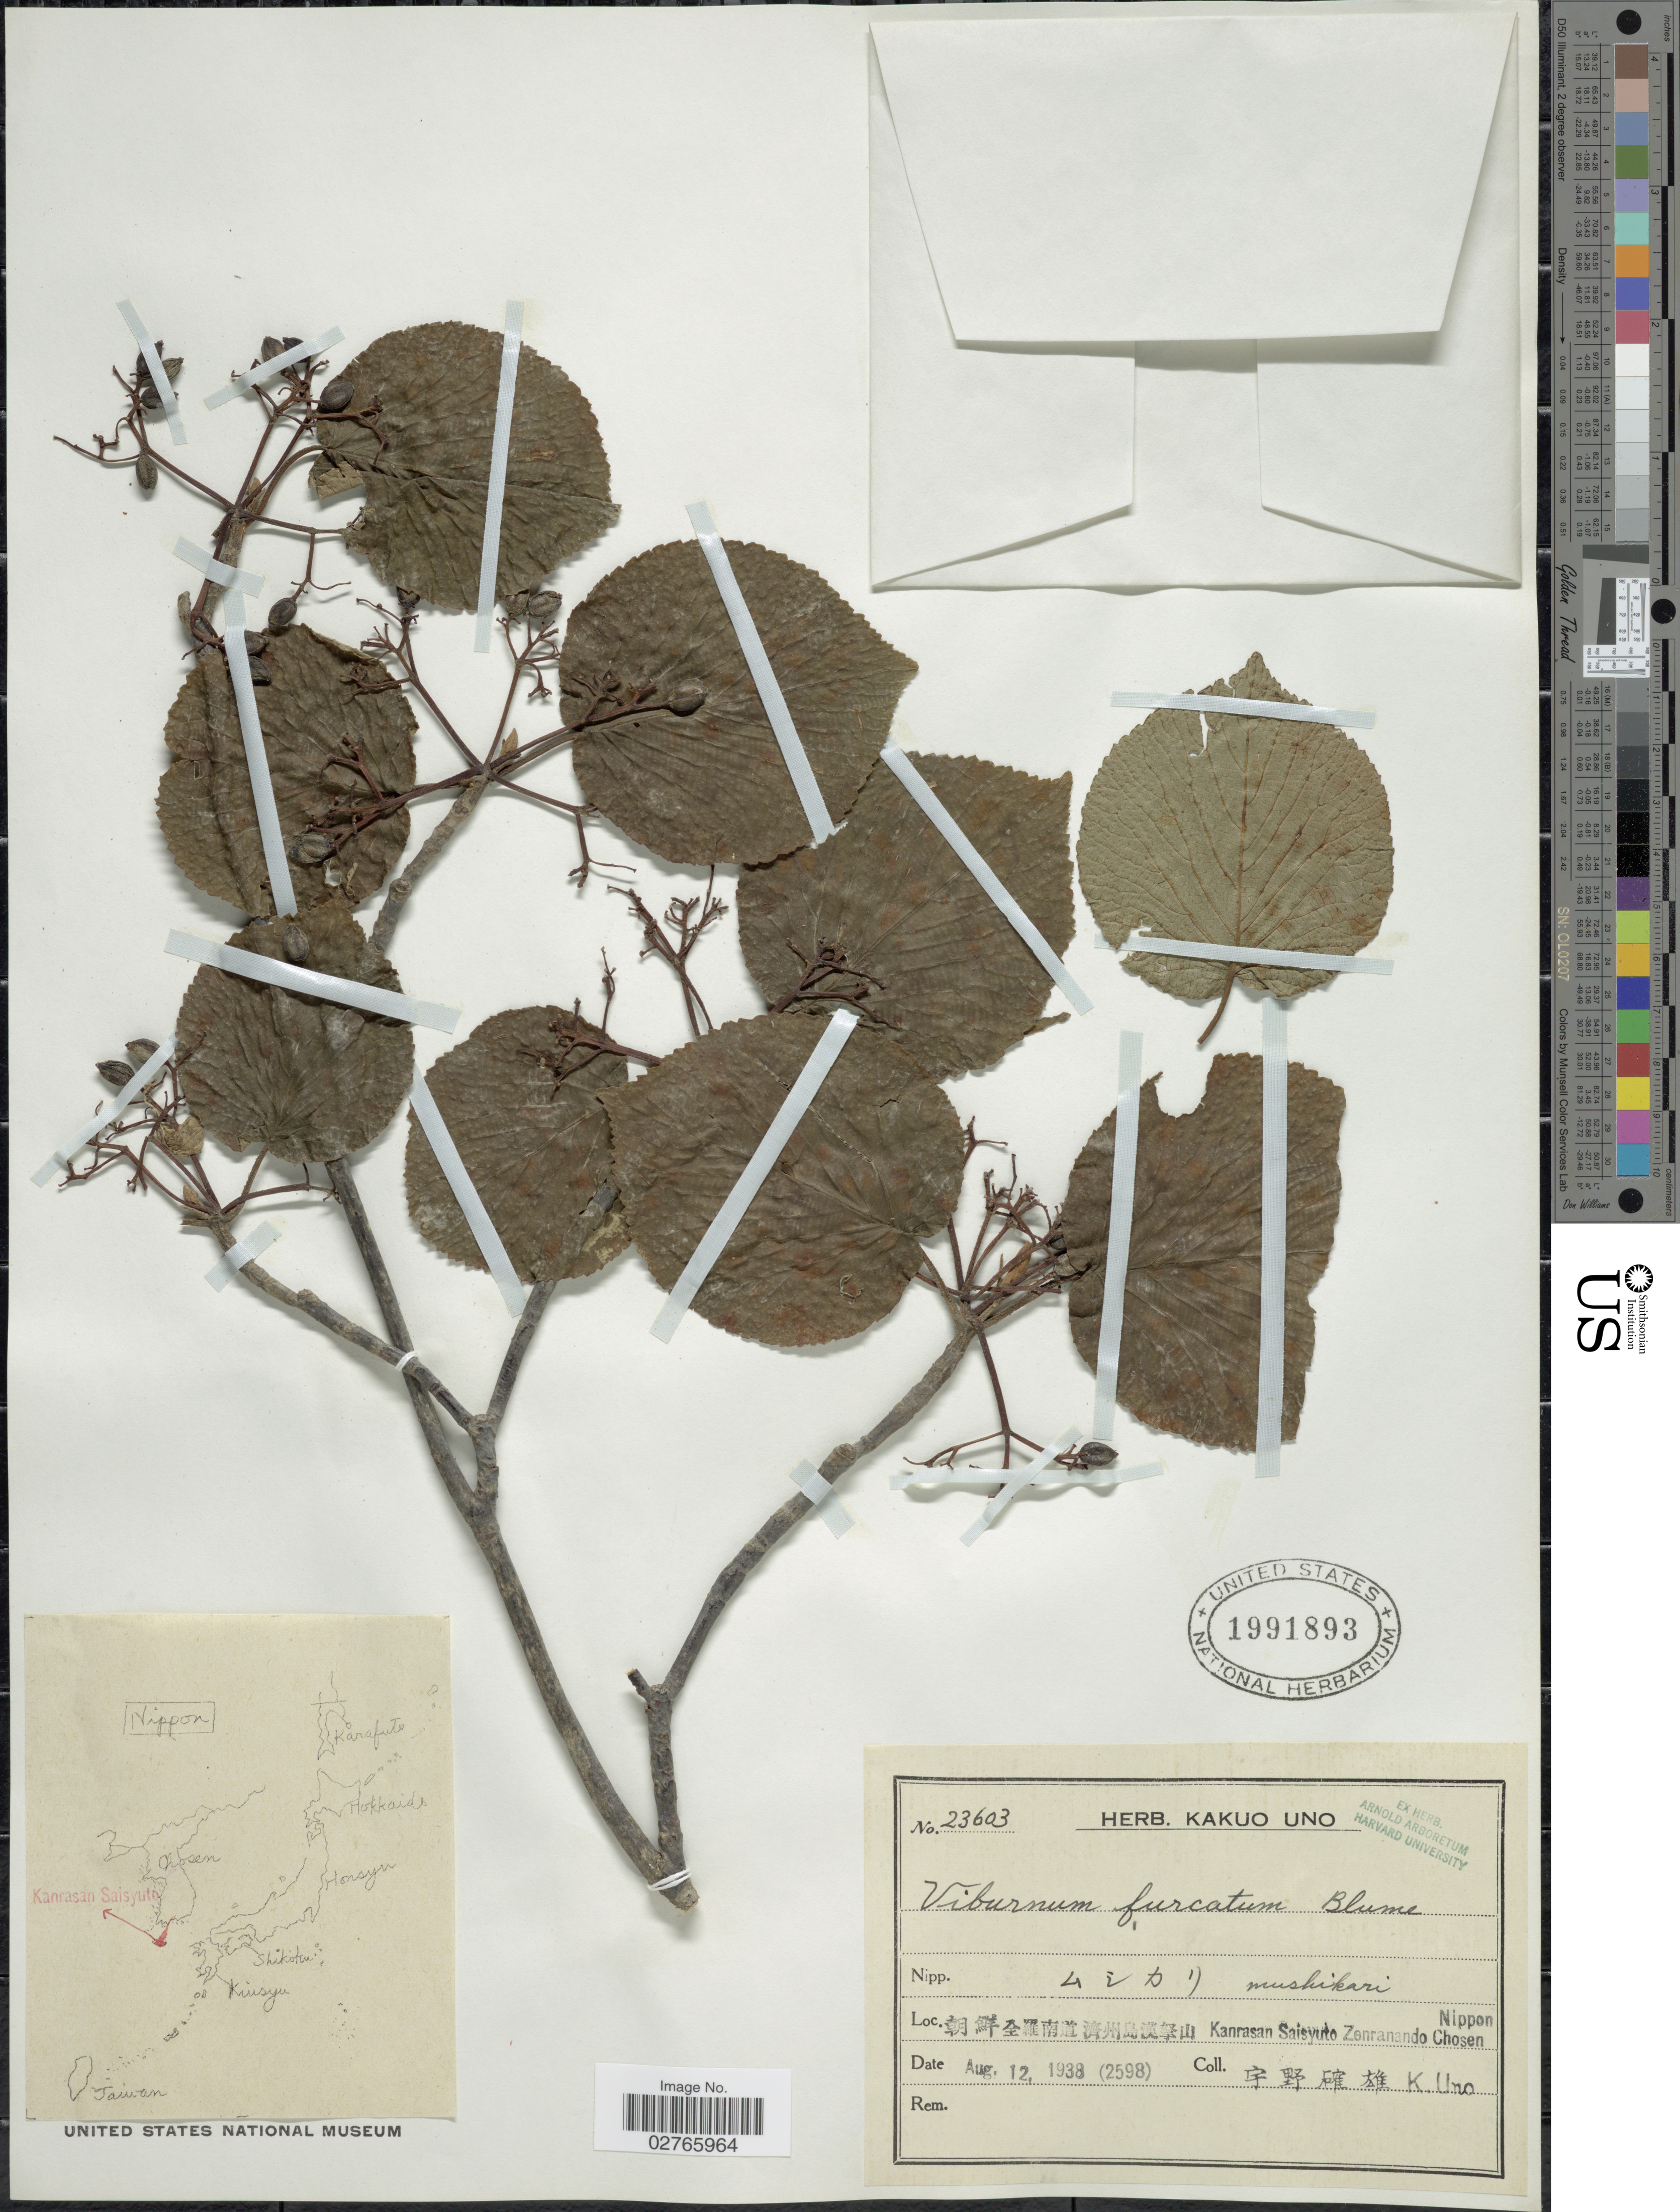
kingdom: Plantae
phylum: Tracheophyta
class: Magnoliopsida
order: Dipsacales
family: Viburnaceae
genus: Viburnum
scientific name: Viburnum furcatum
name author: Blume ex Maxim.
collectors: K. Uno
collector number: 23603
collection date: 1938-08-12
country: Japan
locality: X. Kanrasan Saisyuto Zenranando Chosen Nippon.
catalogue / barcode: US 1991893